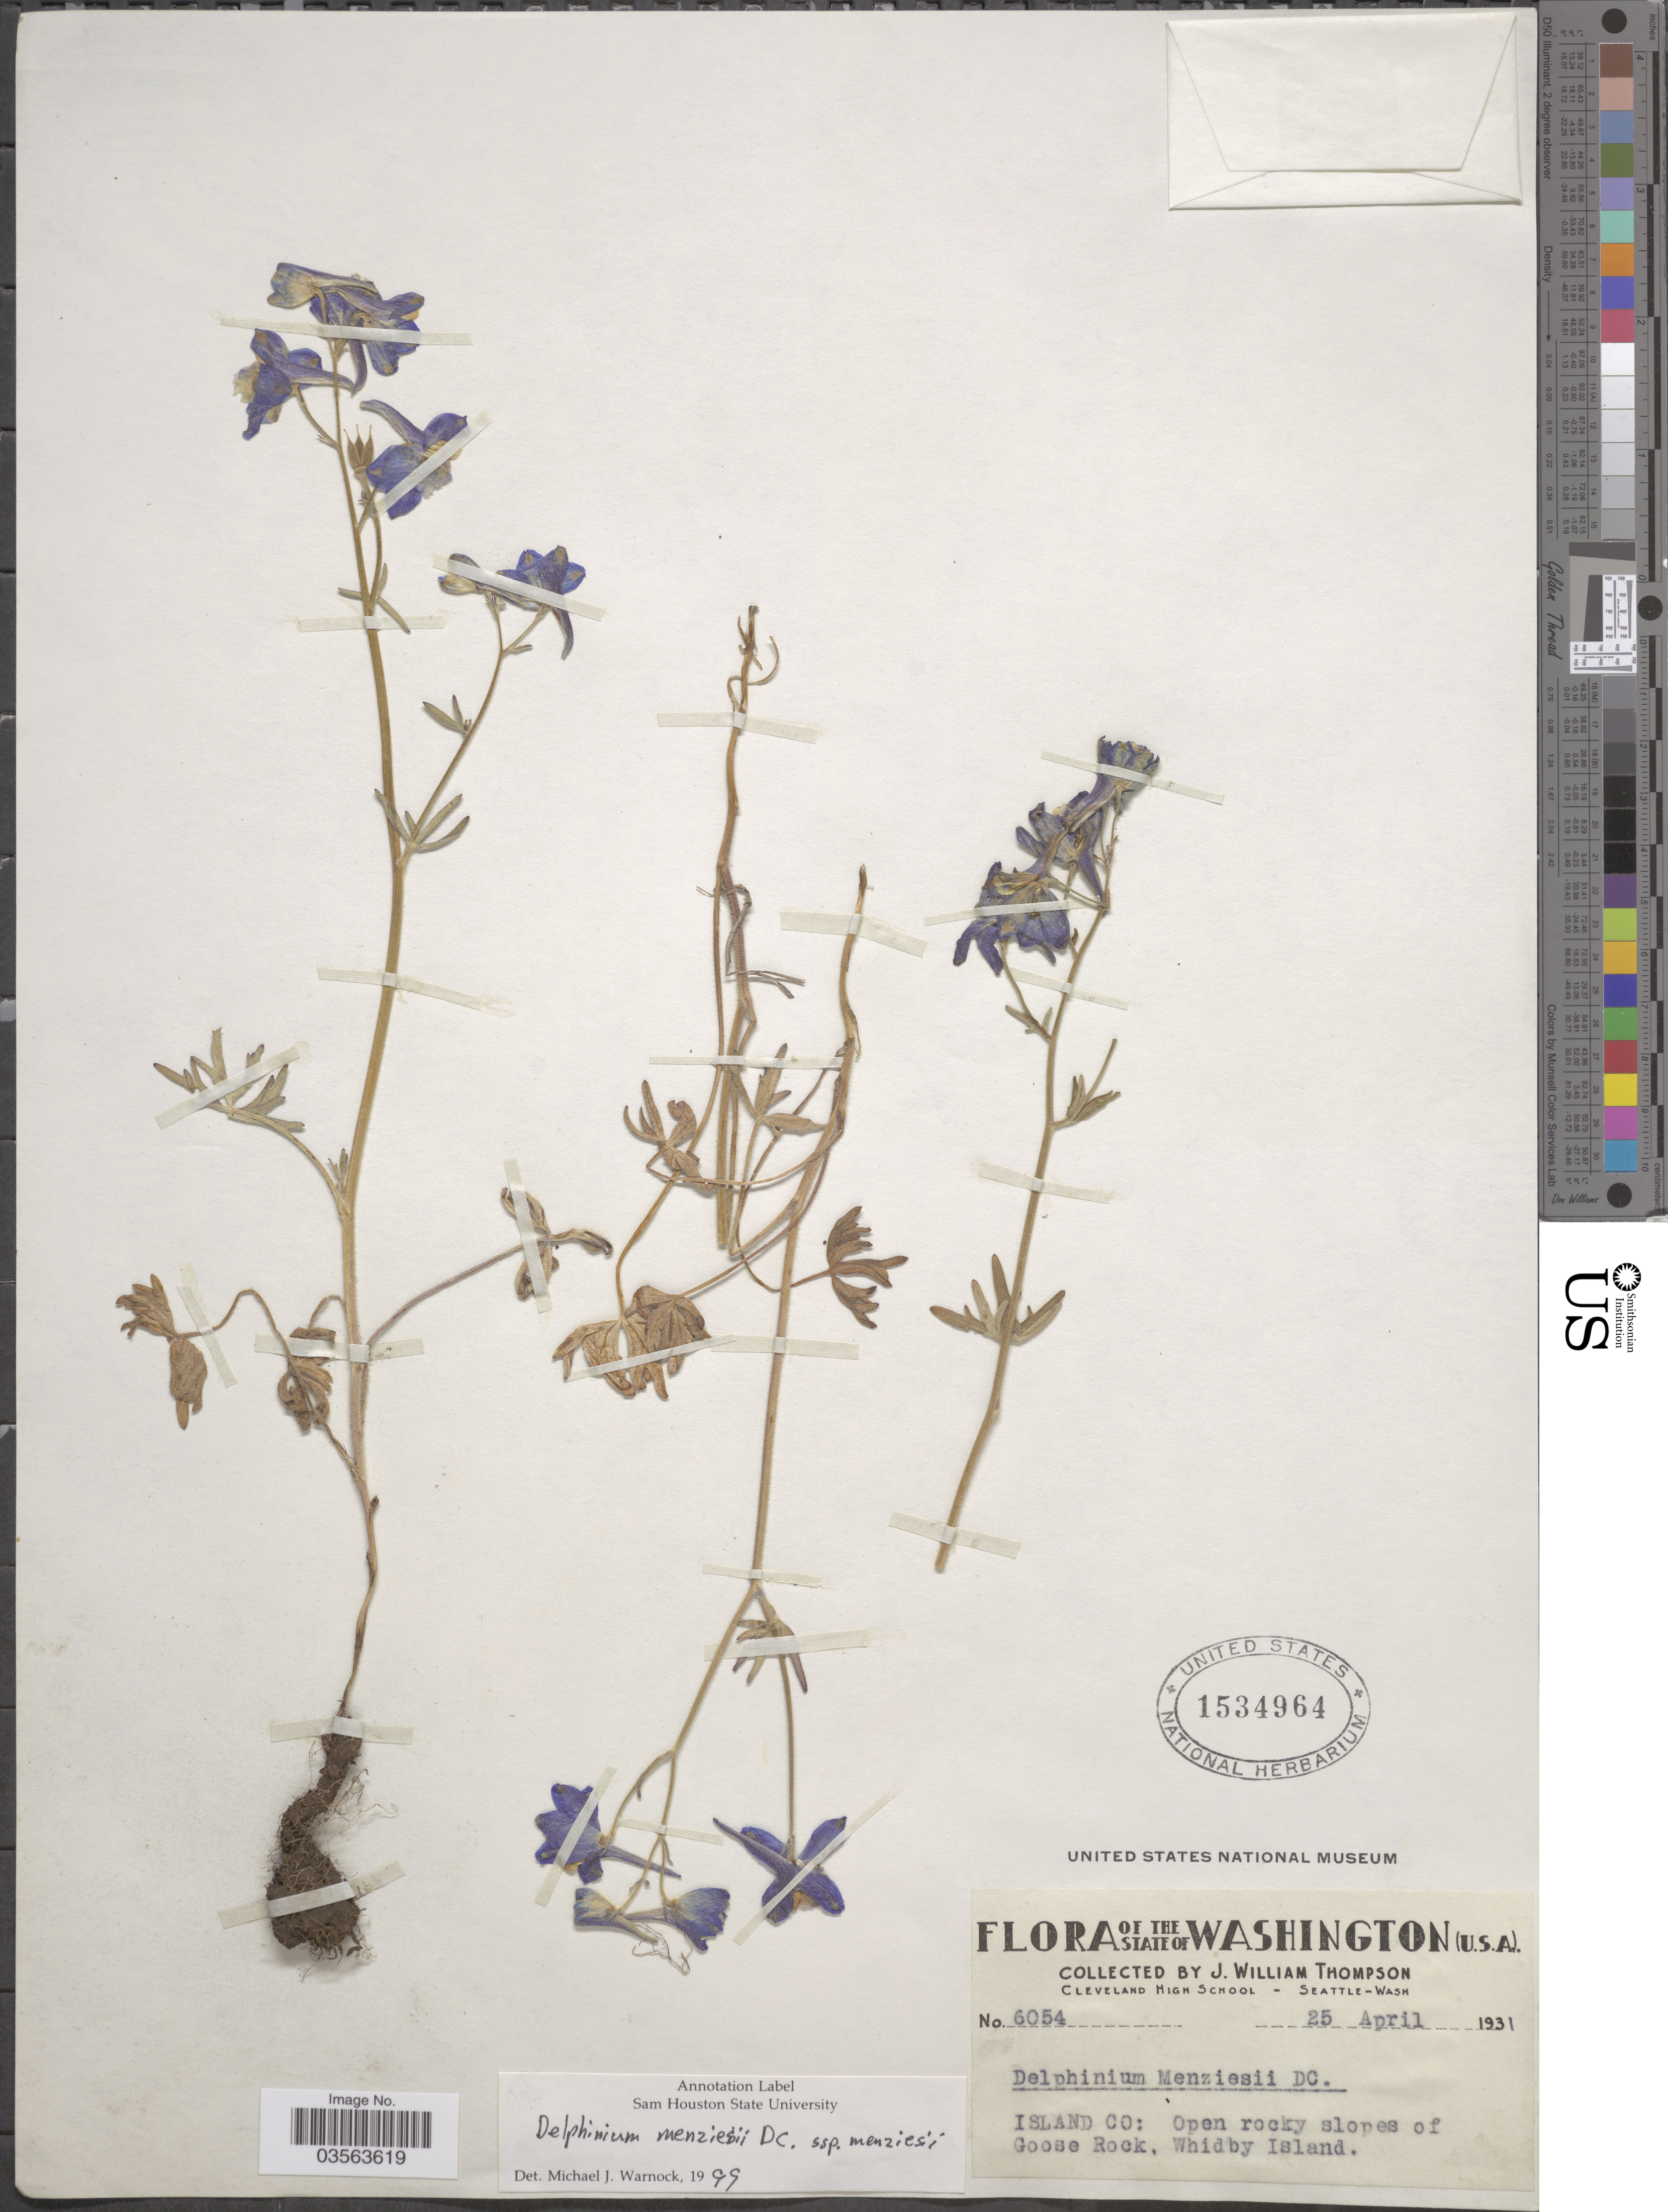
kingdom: Plantae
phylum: Tracheophyta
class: Magnoliopsida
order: Ranunculales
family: Ranunculaceae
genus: Delphinium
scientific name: Delphinium menziesii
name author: DC.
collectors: J. W. Thompson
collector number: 6054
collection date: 1931-04-25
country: United States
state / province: Washington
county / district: Island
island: Whidbey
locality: Island Co: Open rocky slopes of Goose Rock, Whidby Island.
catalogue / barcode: US 1534964